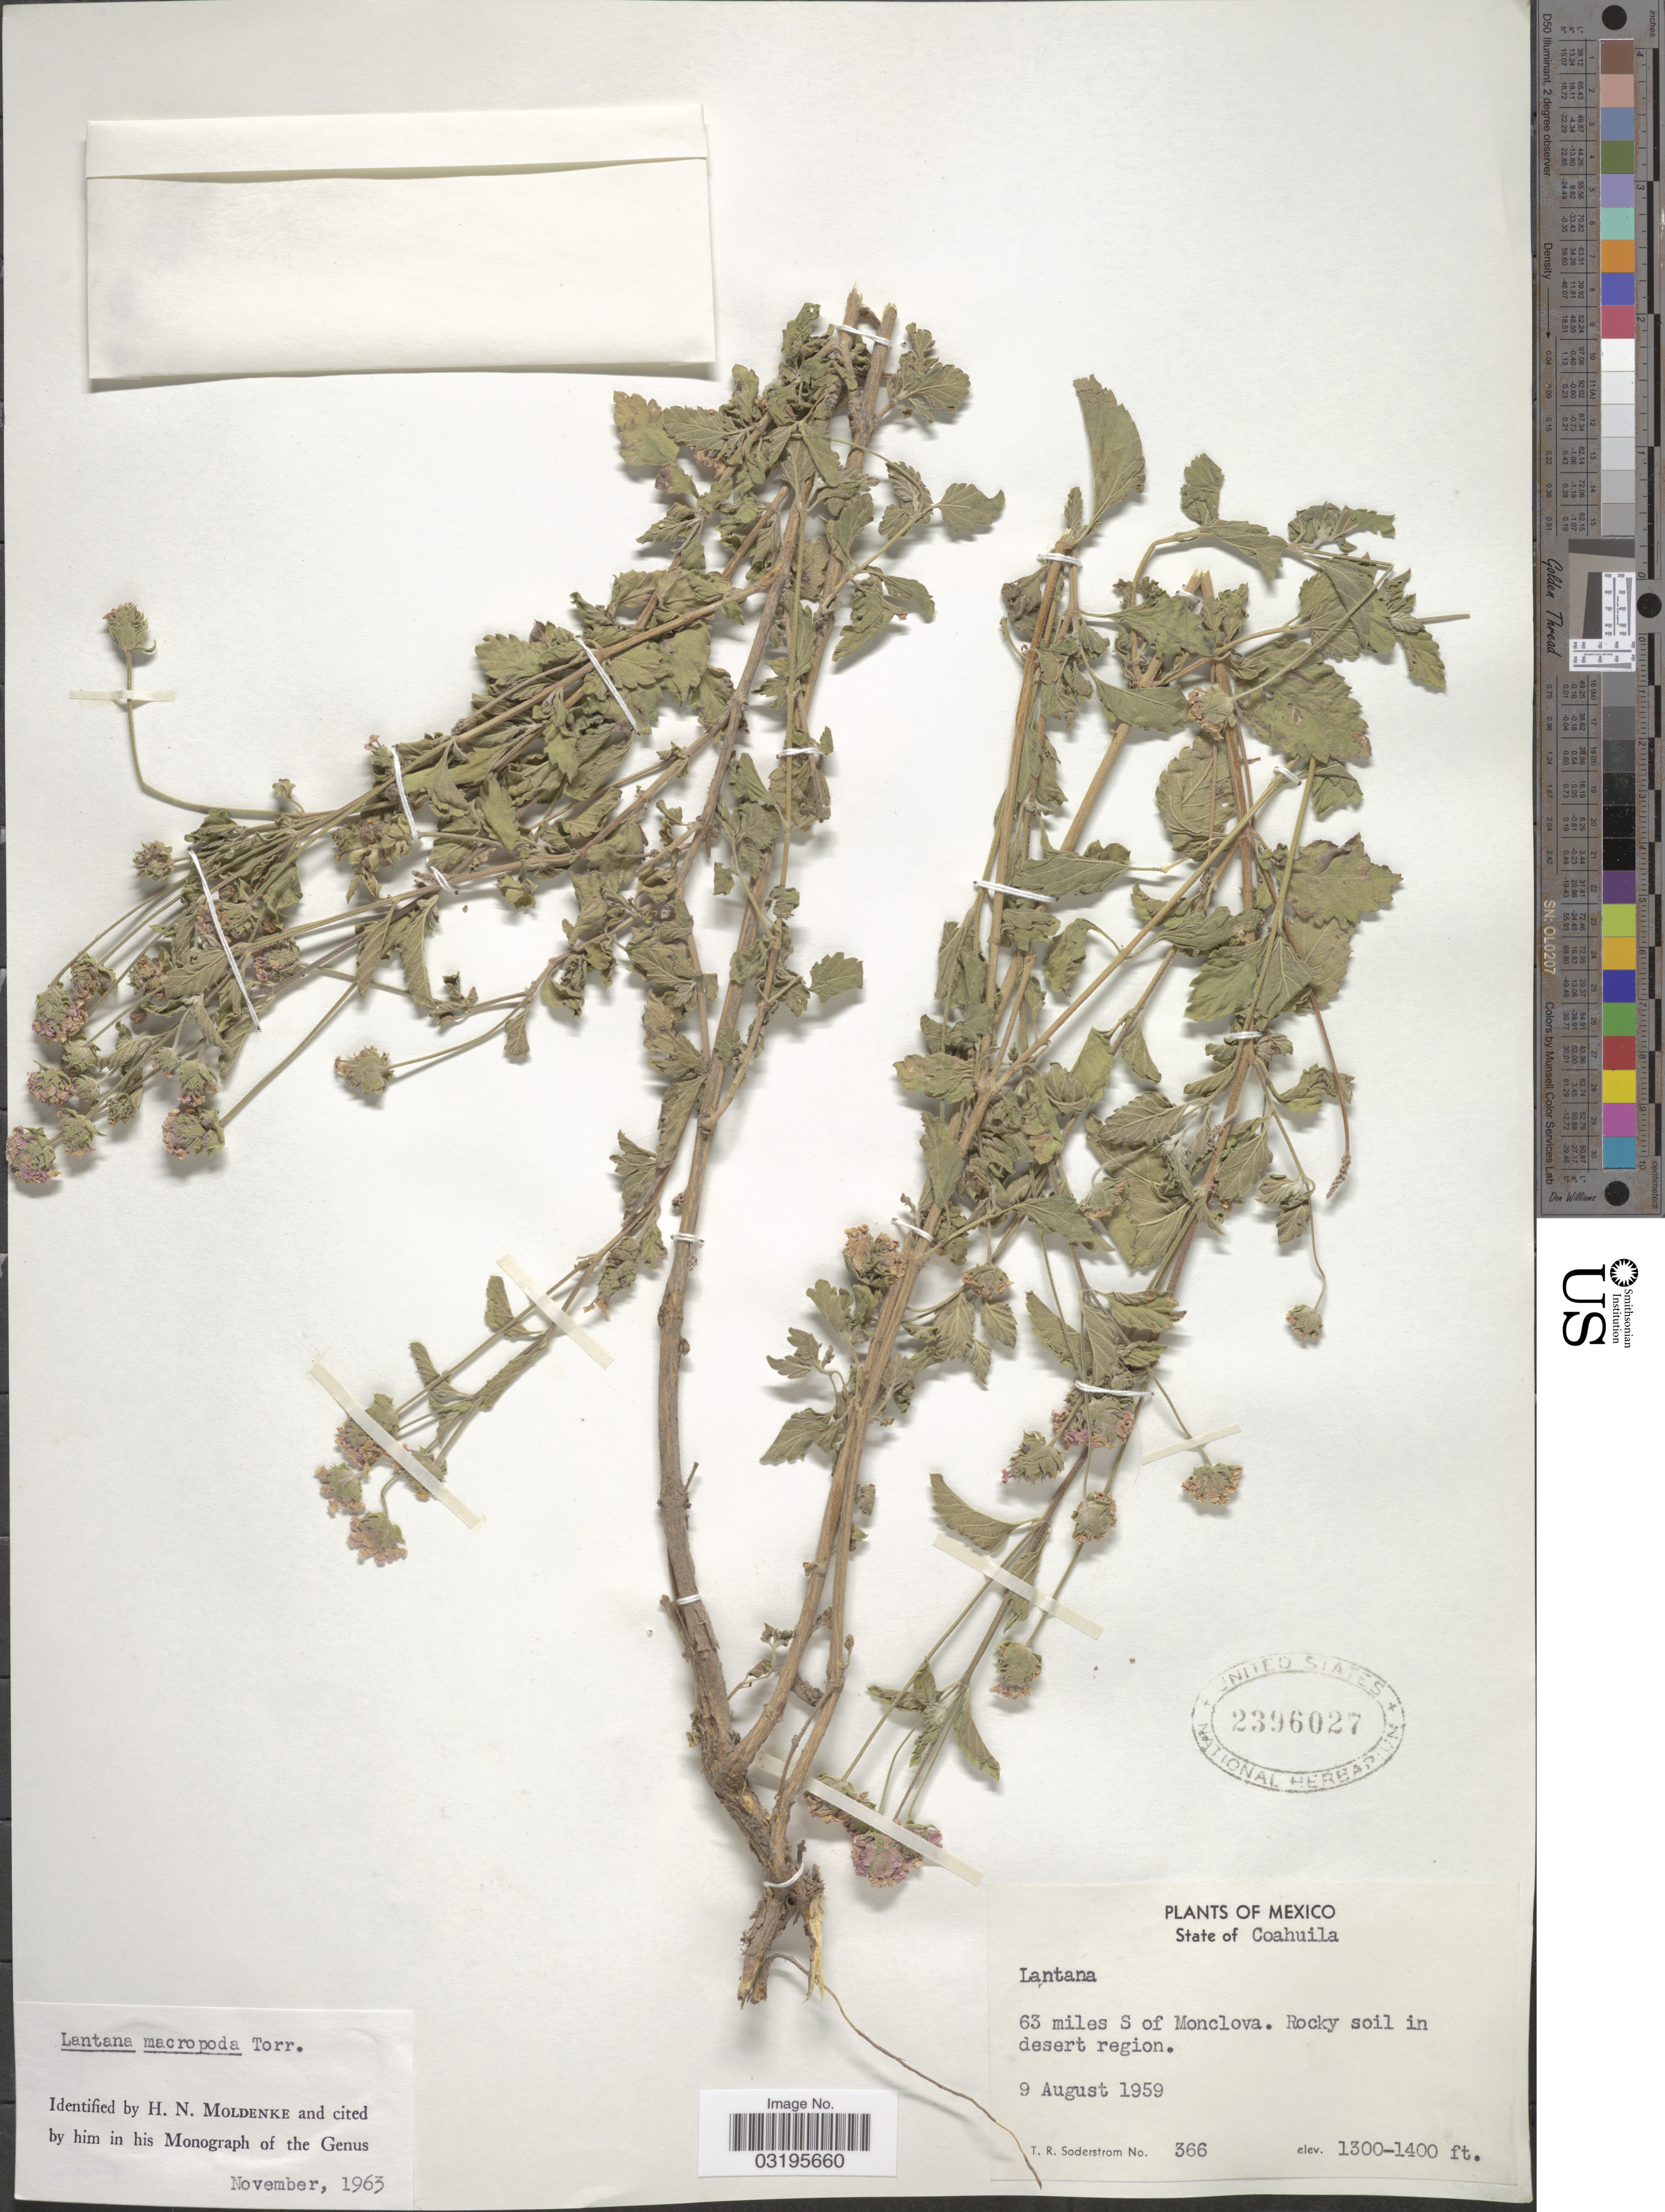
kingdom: Plantae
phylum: Tracheophyta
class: Magnoliopsida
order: Lamiales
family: Verbenaceae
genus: Lantana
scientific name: Lantana macropoda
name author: Torr.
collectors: T. R. Soderstrom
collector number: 366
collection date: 1959-08-09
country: Mexico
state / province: Coahuila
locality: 63 miles S of Monclova.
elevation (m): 396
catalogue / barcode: US 2396027